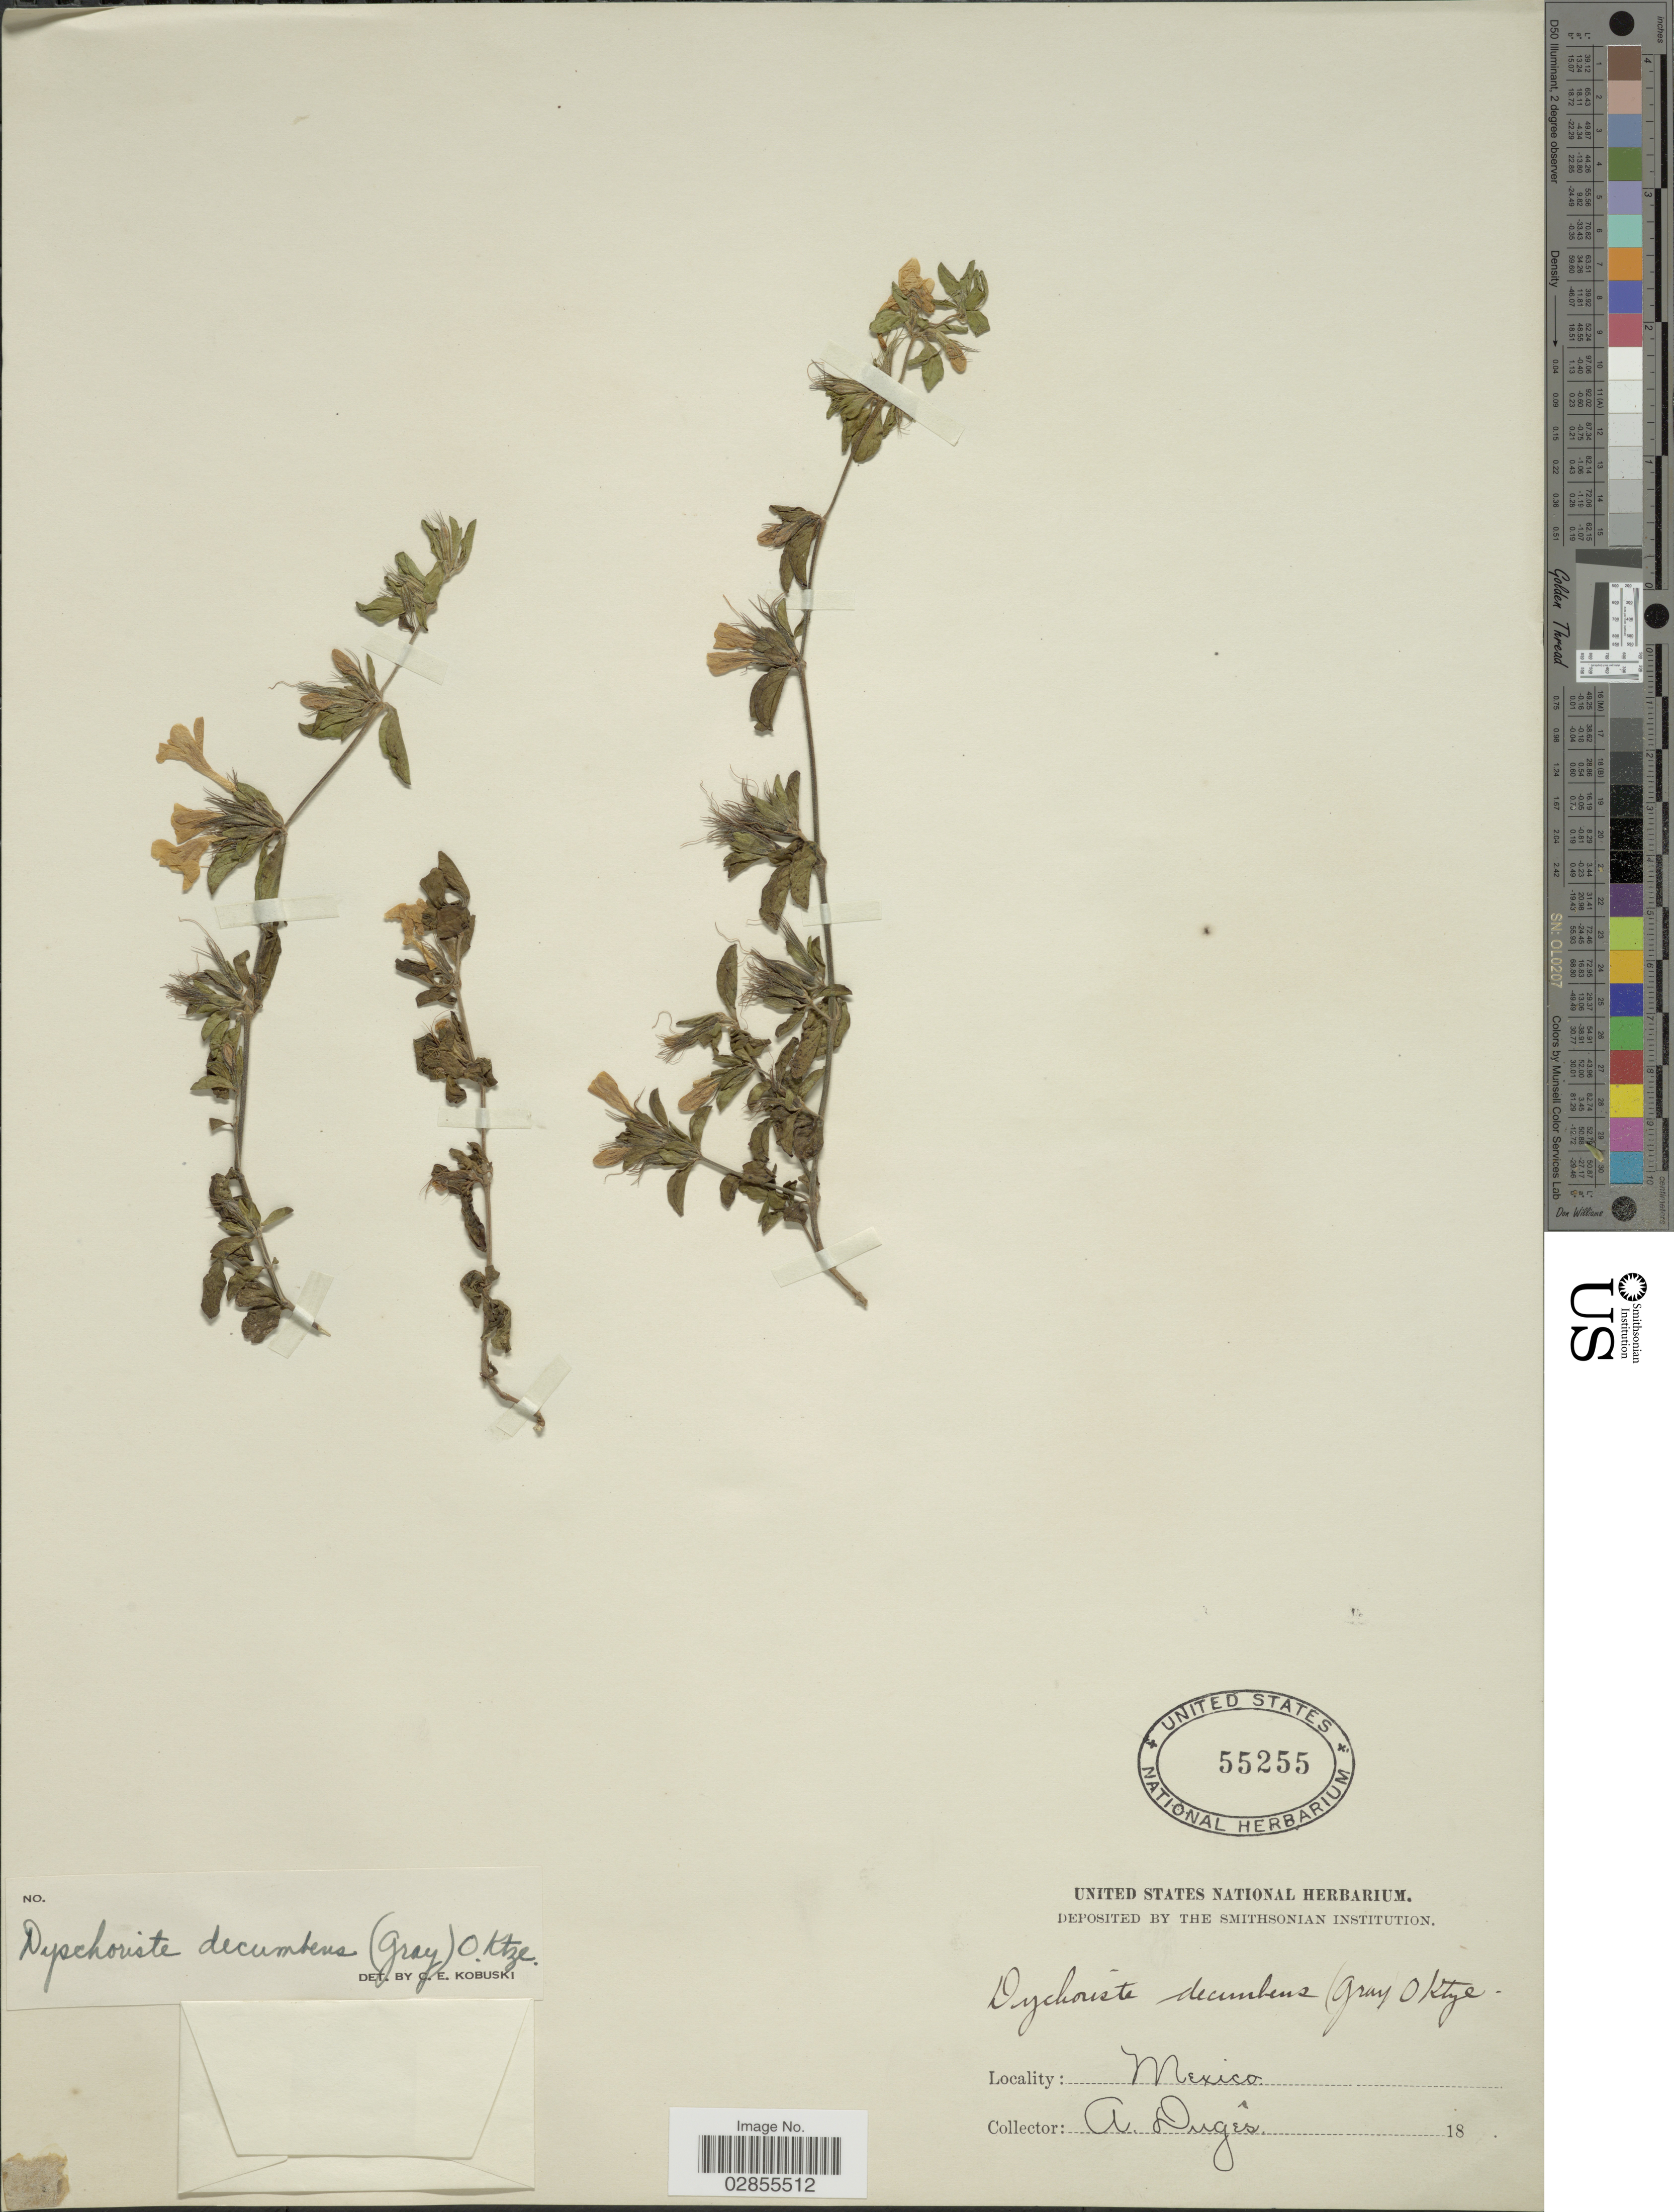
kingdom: Plantae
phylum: Tracheophyta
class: Magnoliopsida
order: Lamiales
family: Acanthaceae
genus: Dyschoriste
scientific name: Dyschoriste schiedeana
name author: (Nees) Kuntze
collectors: A. Duges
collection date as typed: Transcribed d/m/y: //18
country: Mexico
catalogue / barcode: US 55255